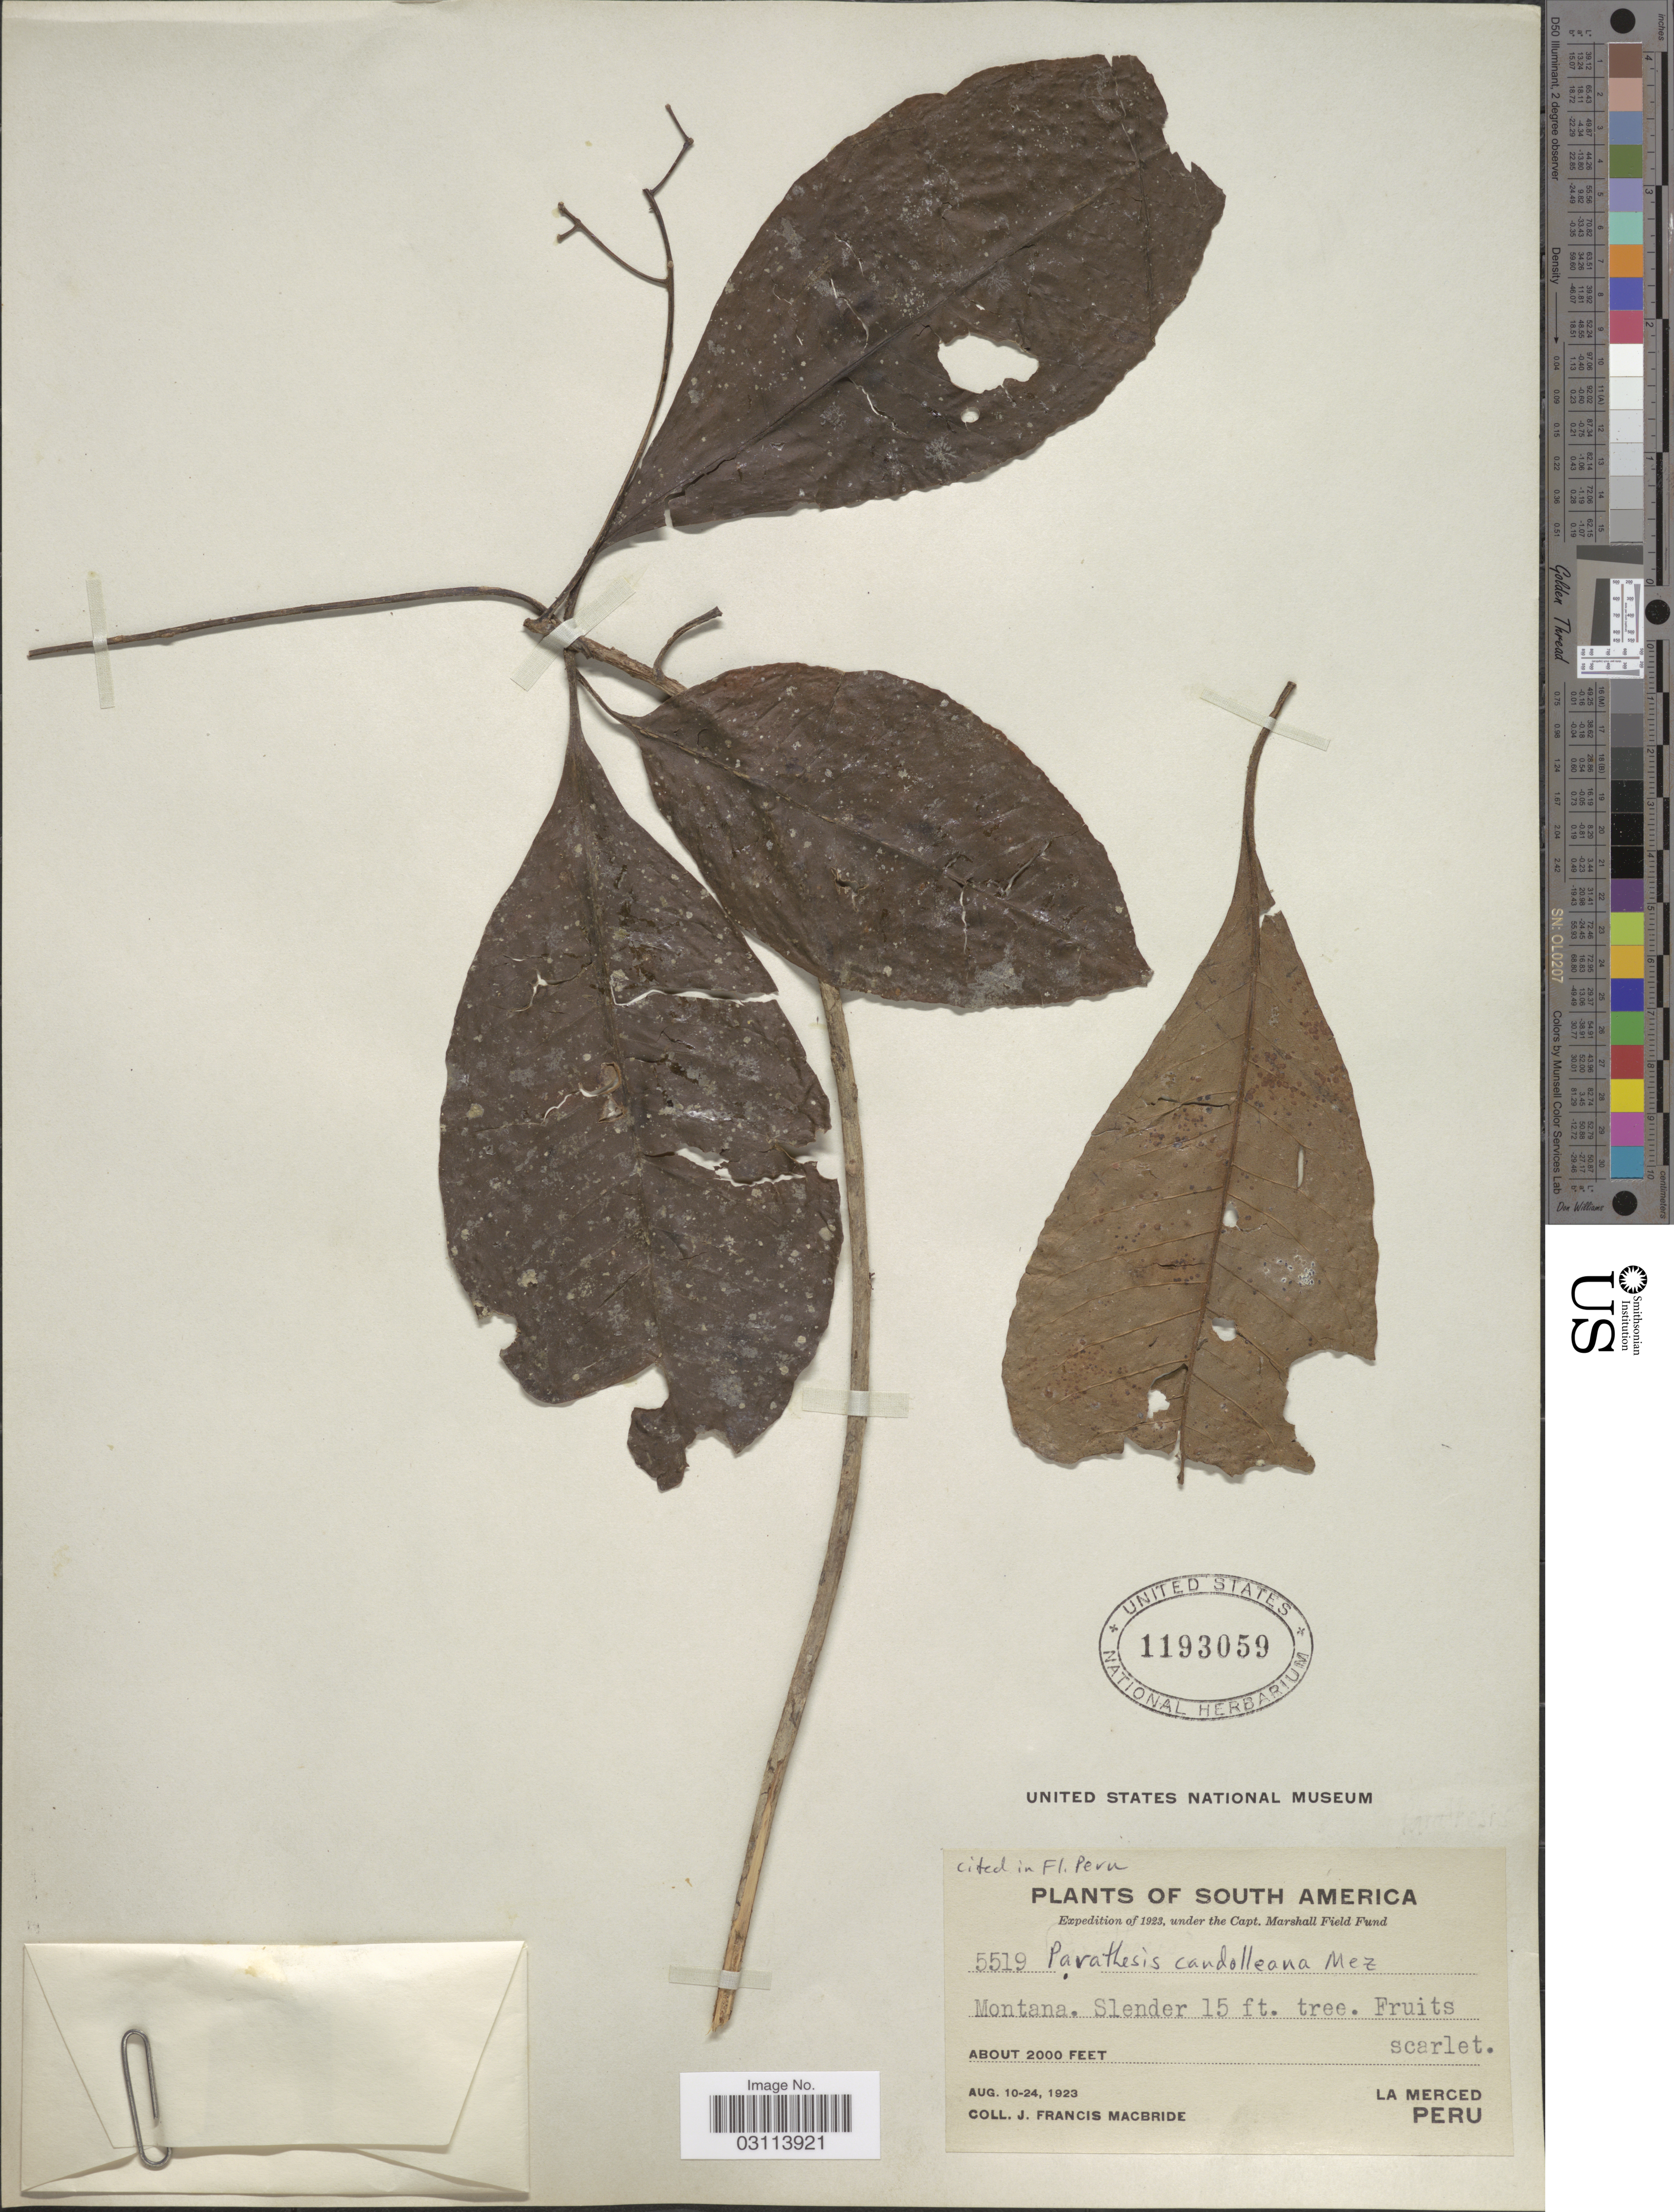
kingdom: Plantae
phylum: Tracheophyta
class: Magnoliopsida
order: Ericales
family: Primulaceae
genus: Parathesis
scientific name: Parathesis candolleana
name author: Mez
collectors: J. F. Macbride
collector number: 5519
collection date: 1923-08-10/1923-08-24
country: Peru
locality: Montana. La Merced.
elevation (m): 610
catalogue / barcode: US 1193059